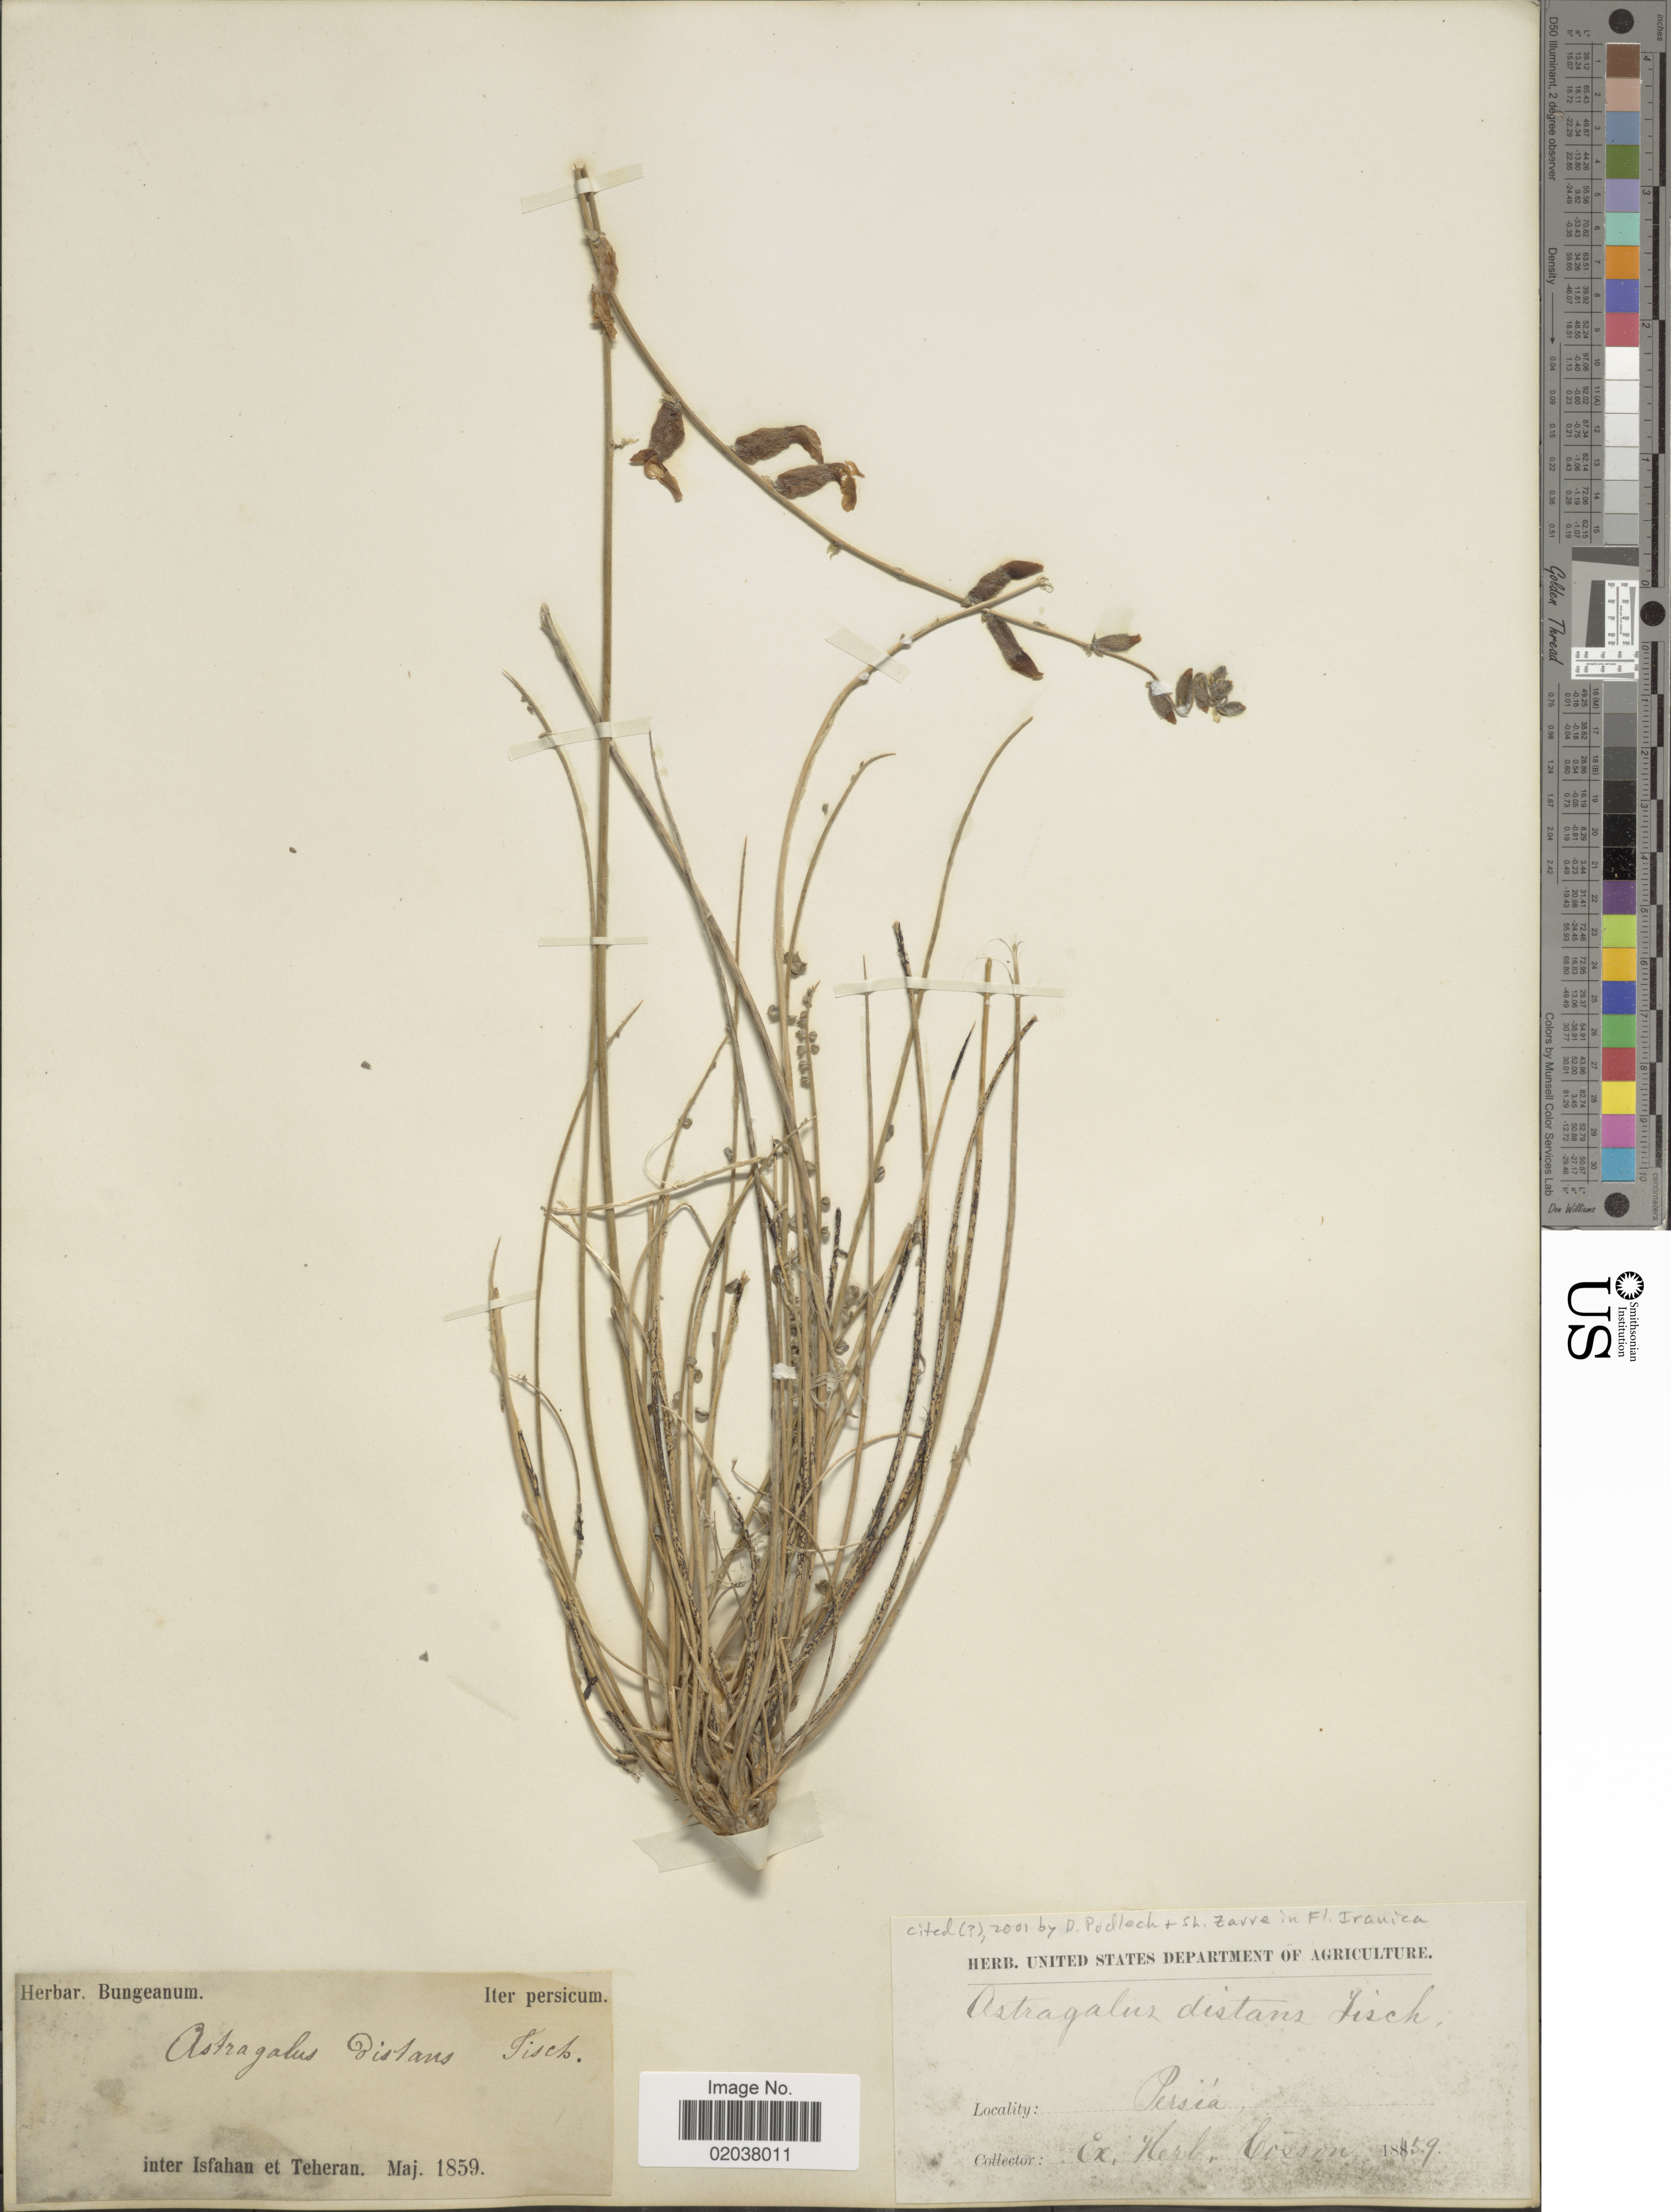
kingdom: Plantae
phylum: Tracheophyta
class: Magnoliopsida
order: Fabales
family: Fabaceae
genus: Astragalus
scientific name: Astragalus distans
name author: A. Gray in Wilkes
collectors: ex herb. Cosson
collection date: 1859-05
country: Iran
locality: Inter Isfahan et Teheran. Persiá